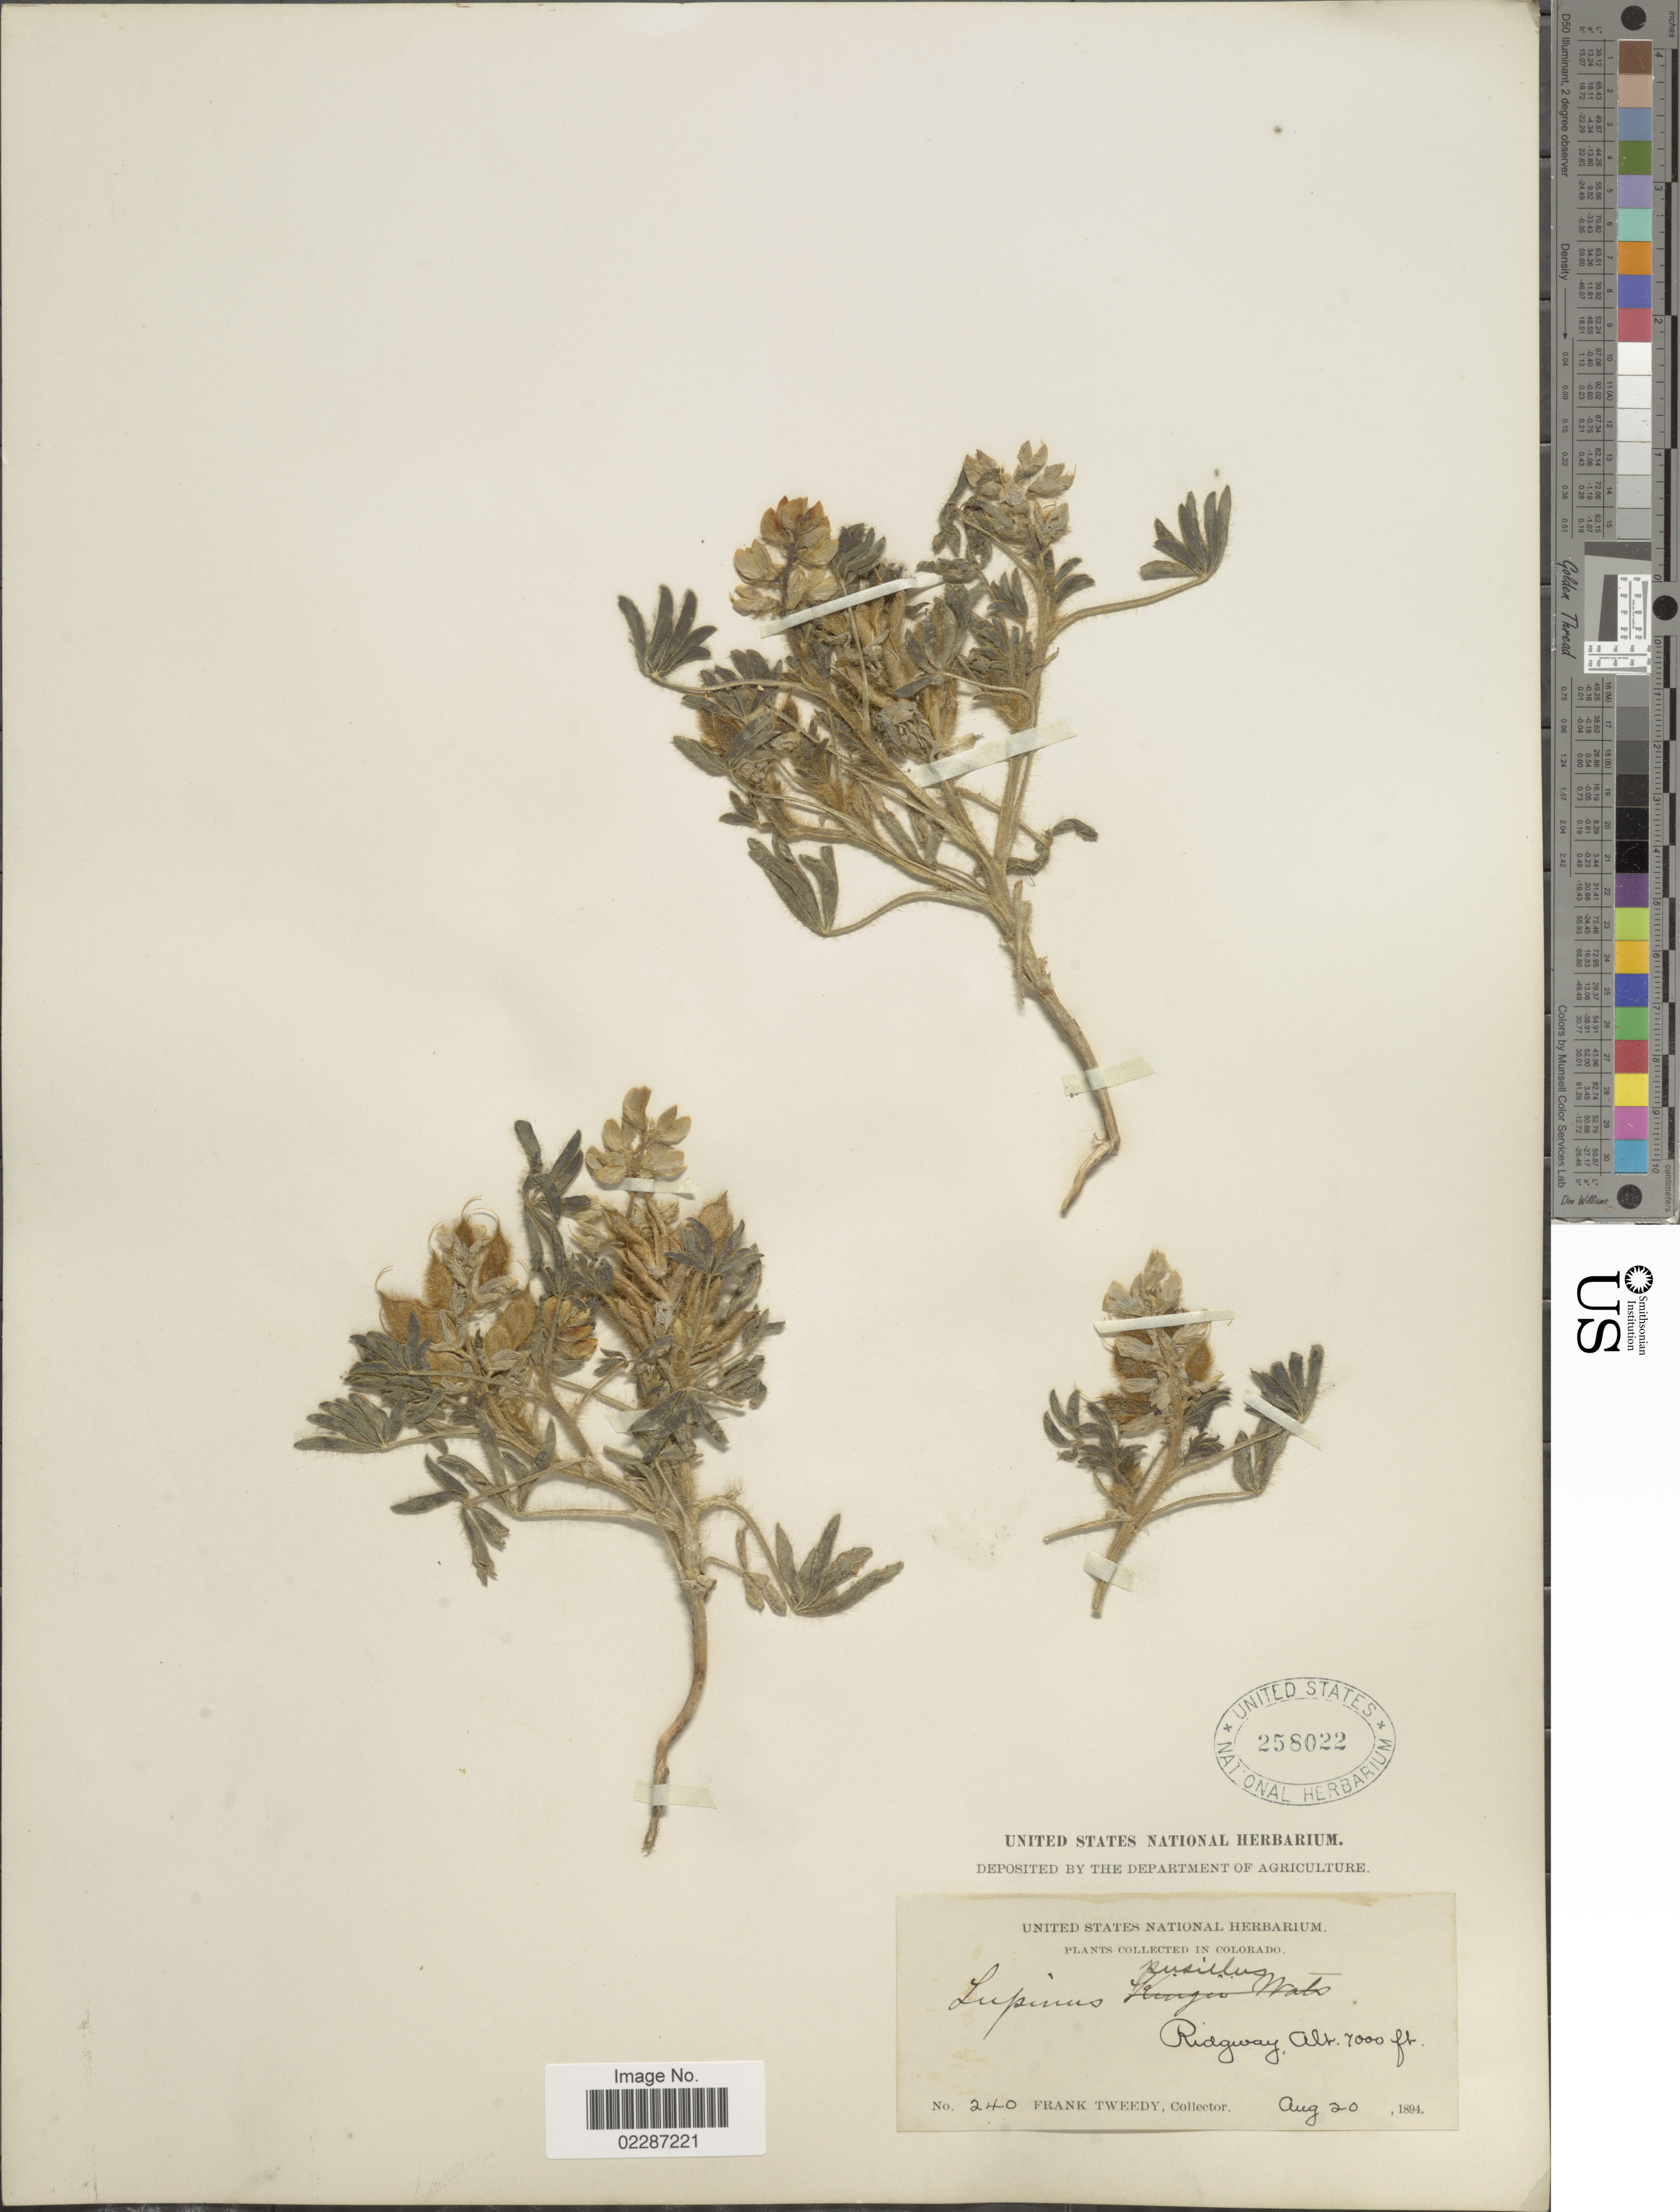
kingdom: Plantae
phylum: Tracheophyta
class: Magnoliopsida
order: Fabales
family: Fabaceae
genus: Lupinus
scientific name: Lupinus pusillus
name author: Pursh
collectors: F. Tweedy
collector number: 240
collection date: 1894-08-20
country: United States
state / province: Colorado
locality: Ridgway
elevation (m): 2134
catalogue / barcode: US 258022